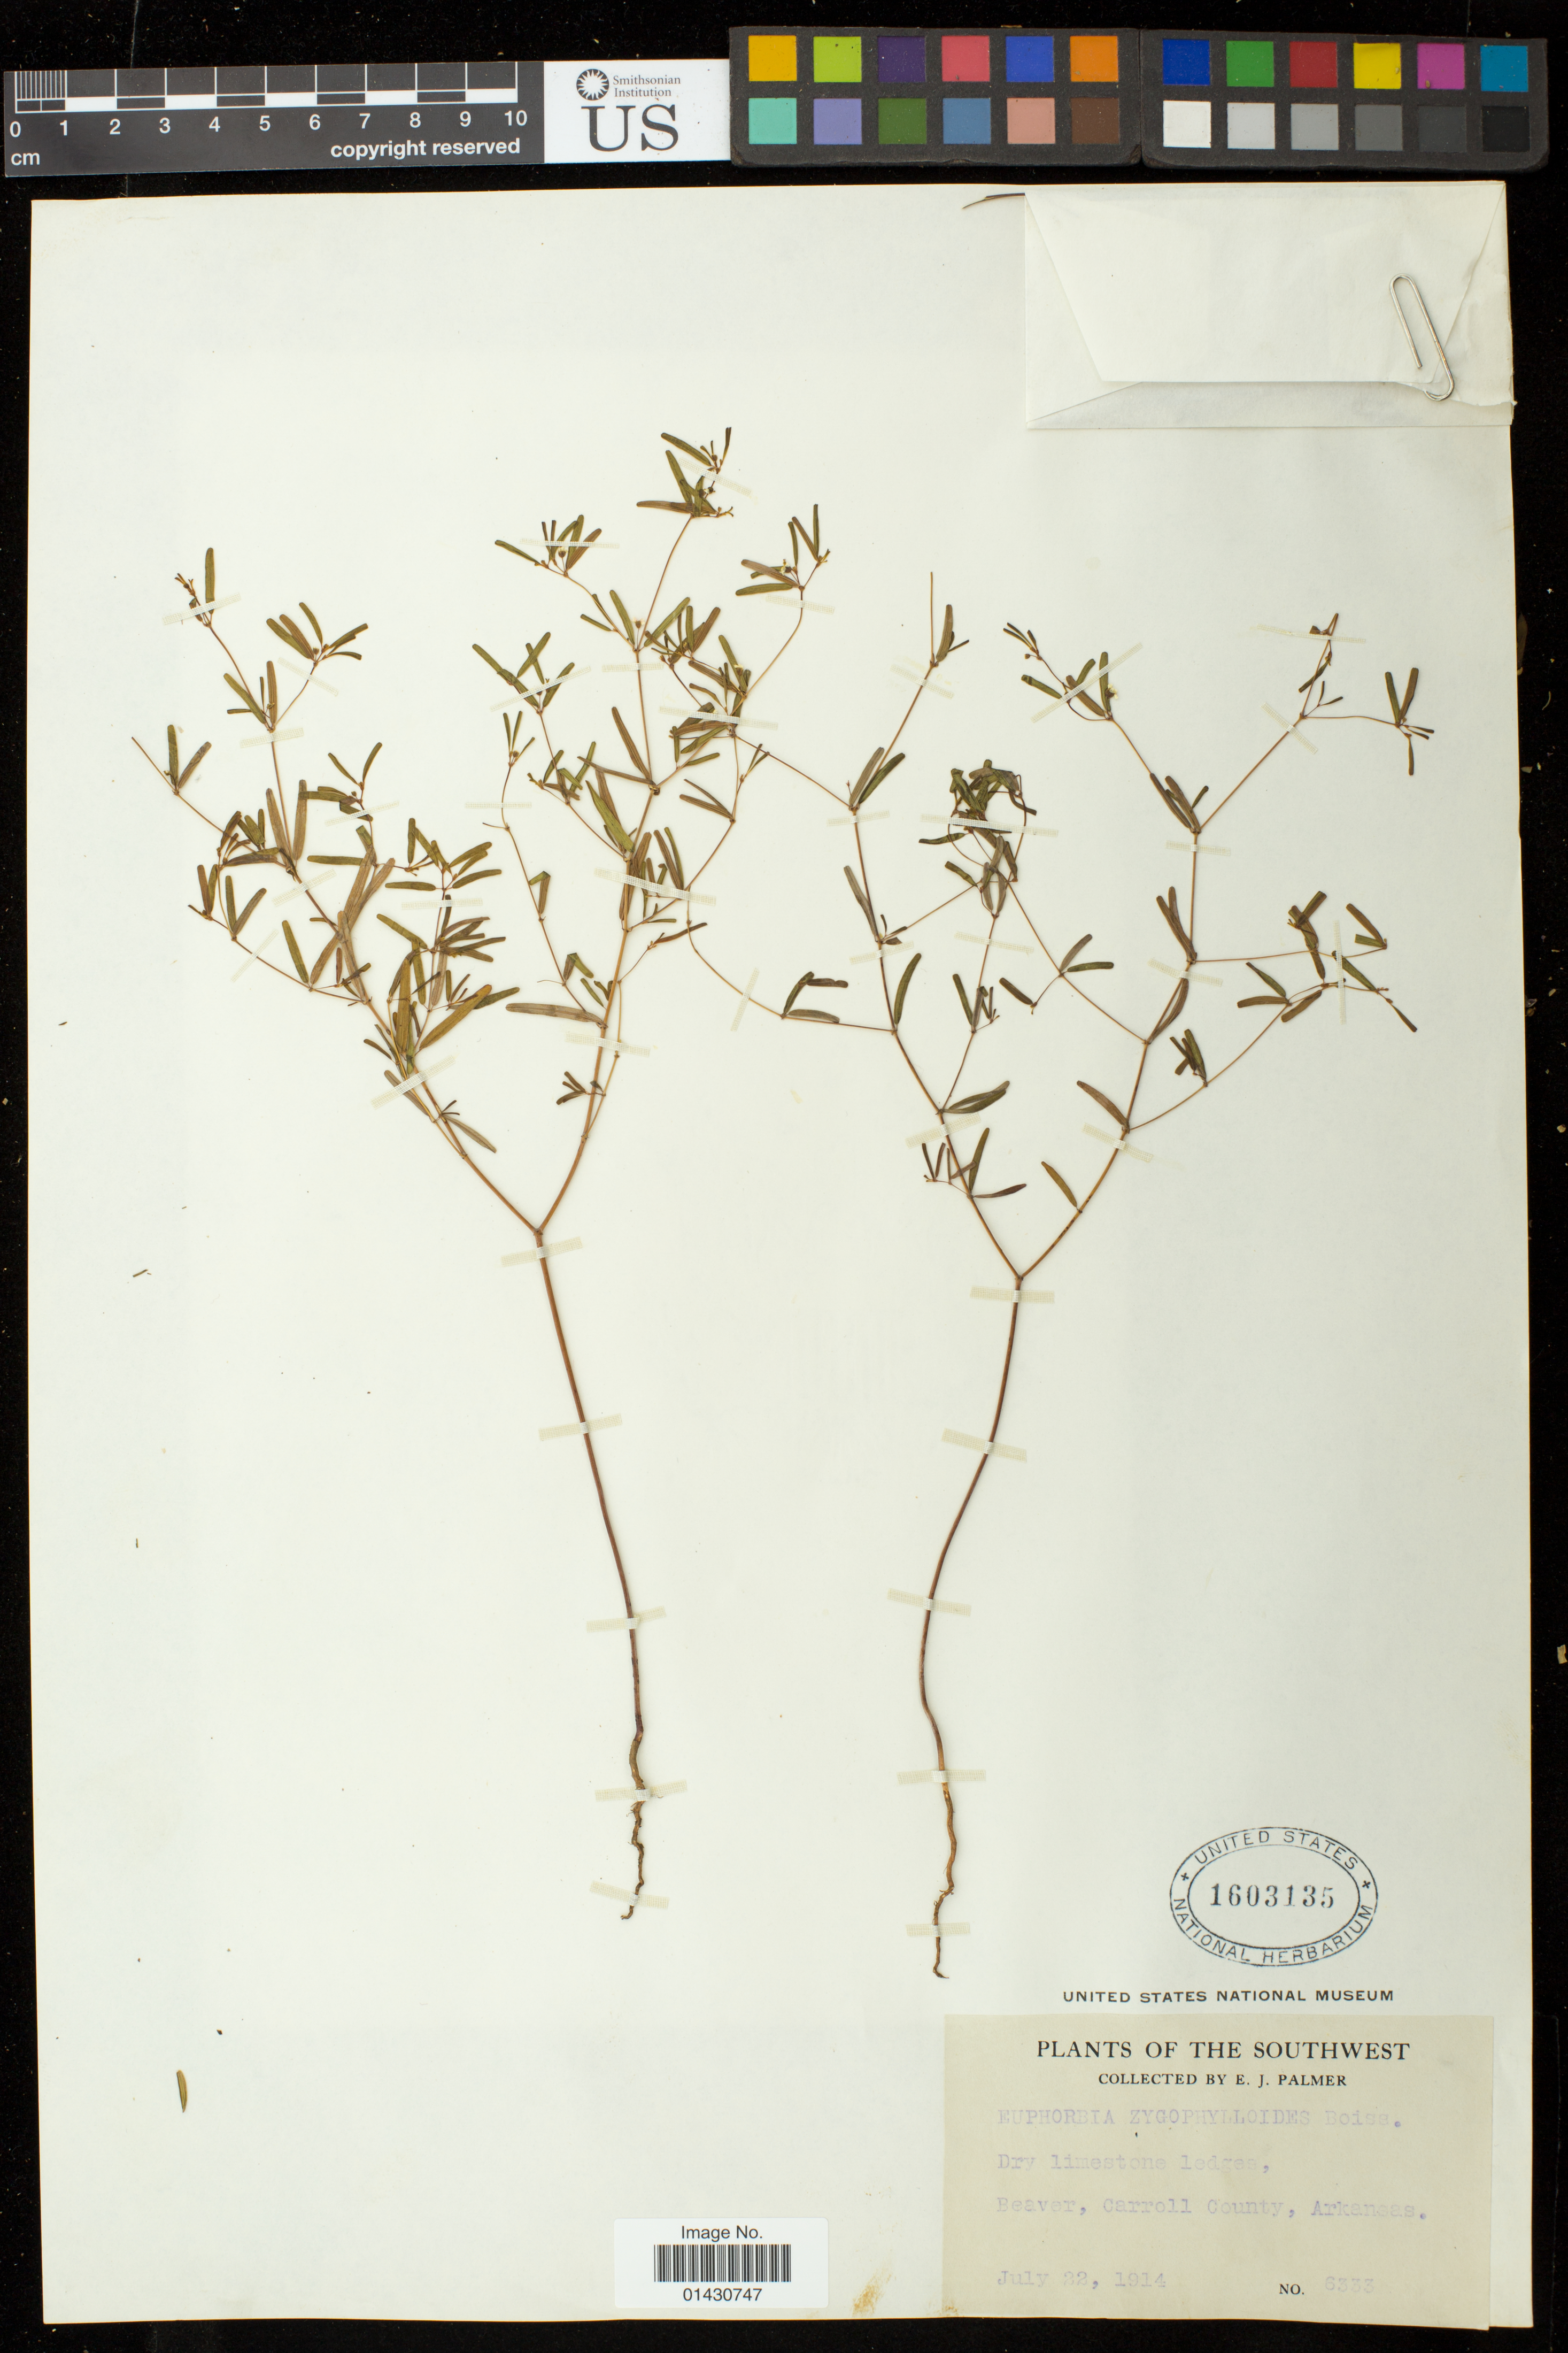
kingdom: Plantae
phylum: Tracheophyta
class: Magnoliopsida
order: Malpighiales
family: Euphorbiaceae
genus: Euphorbia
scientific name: Euphorbia missurica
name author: Raf.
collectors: E. J. Palmer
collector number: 6333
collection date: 1914-07-22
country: United States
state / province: Arkansas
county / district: Carroll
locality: Beaver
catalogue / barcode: US 1603135